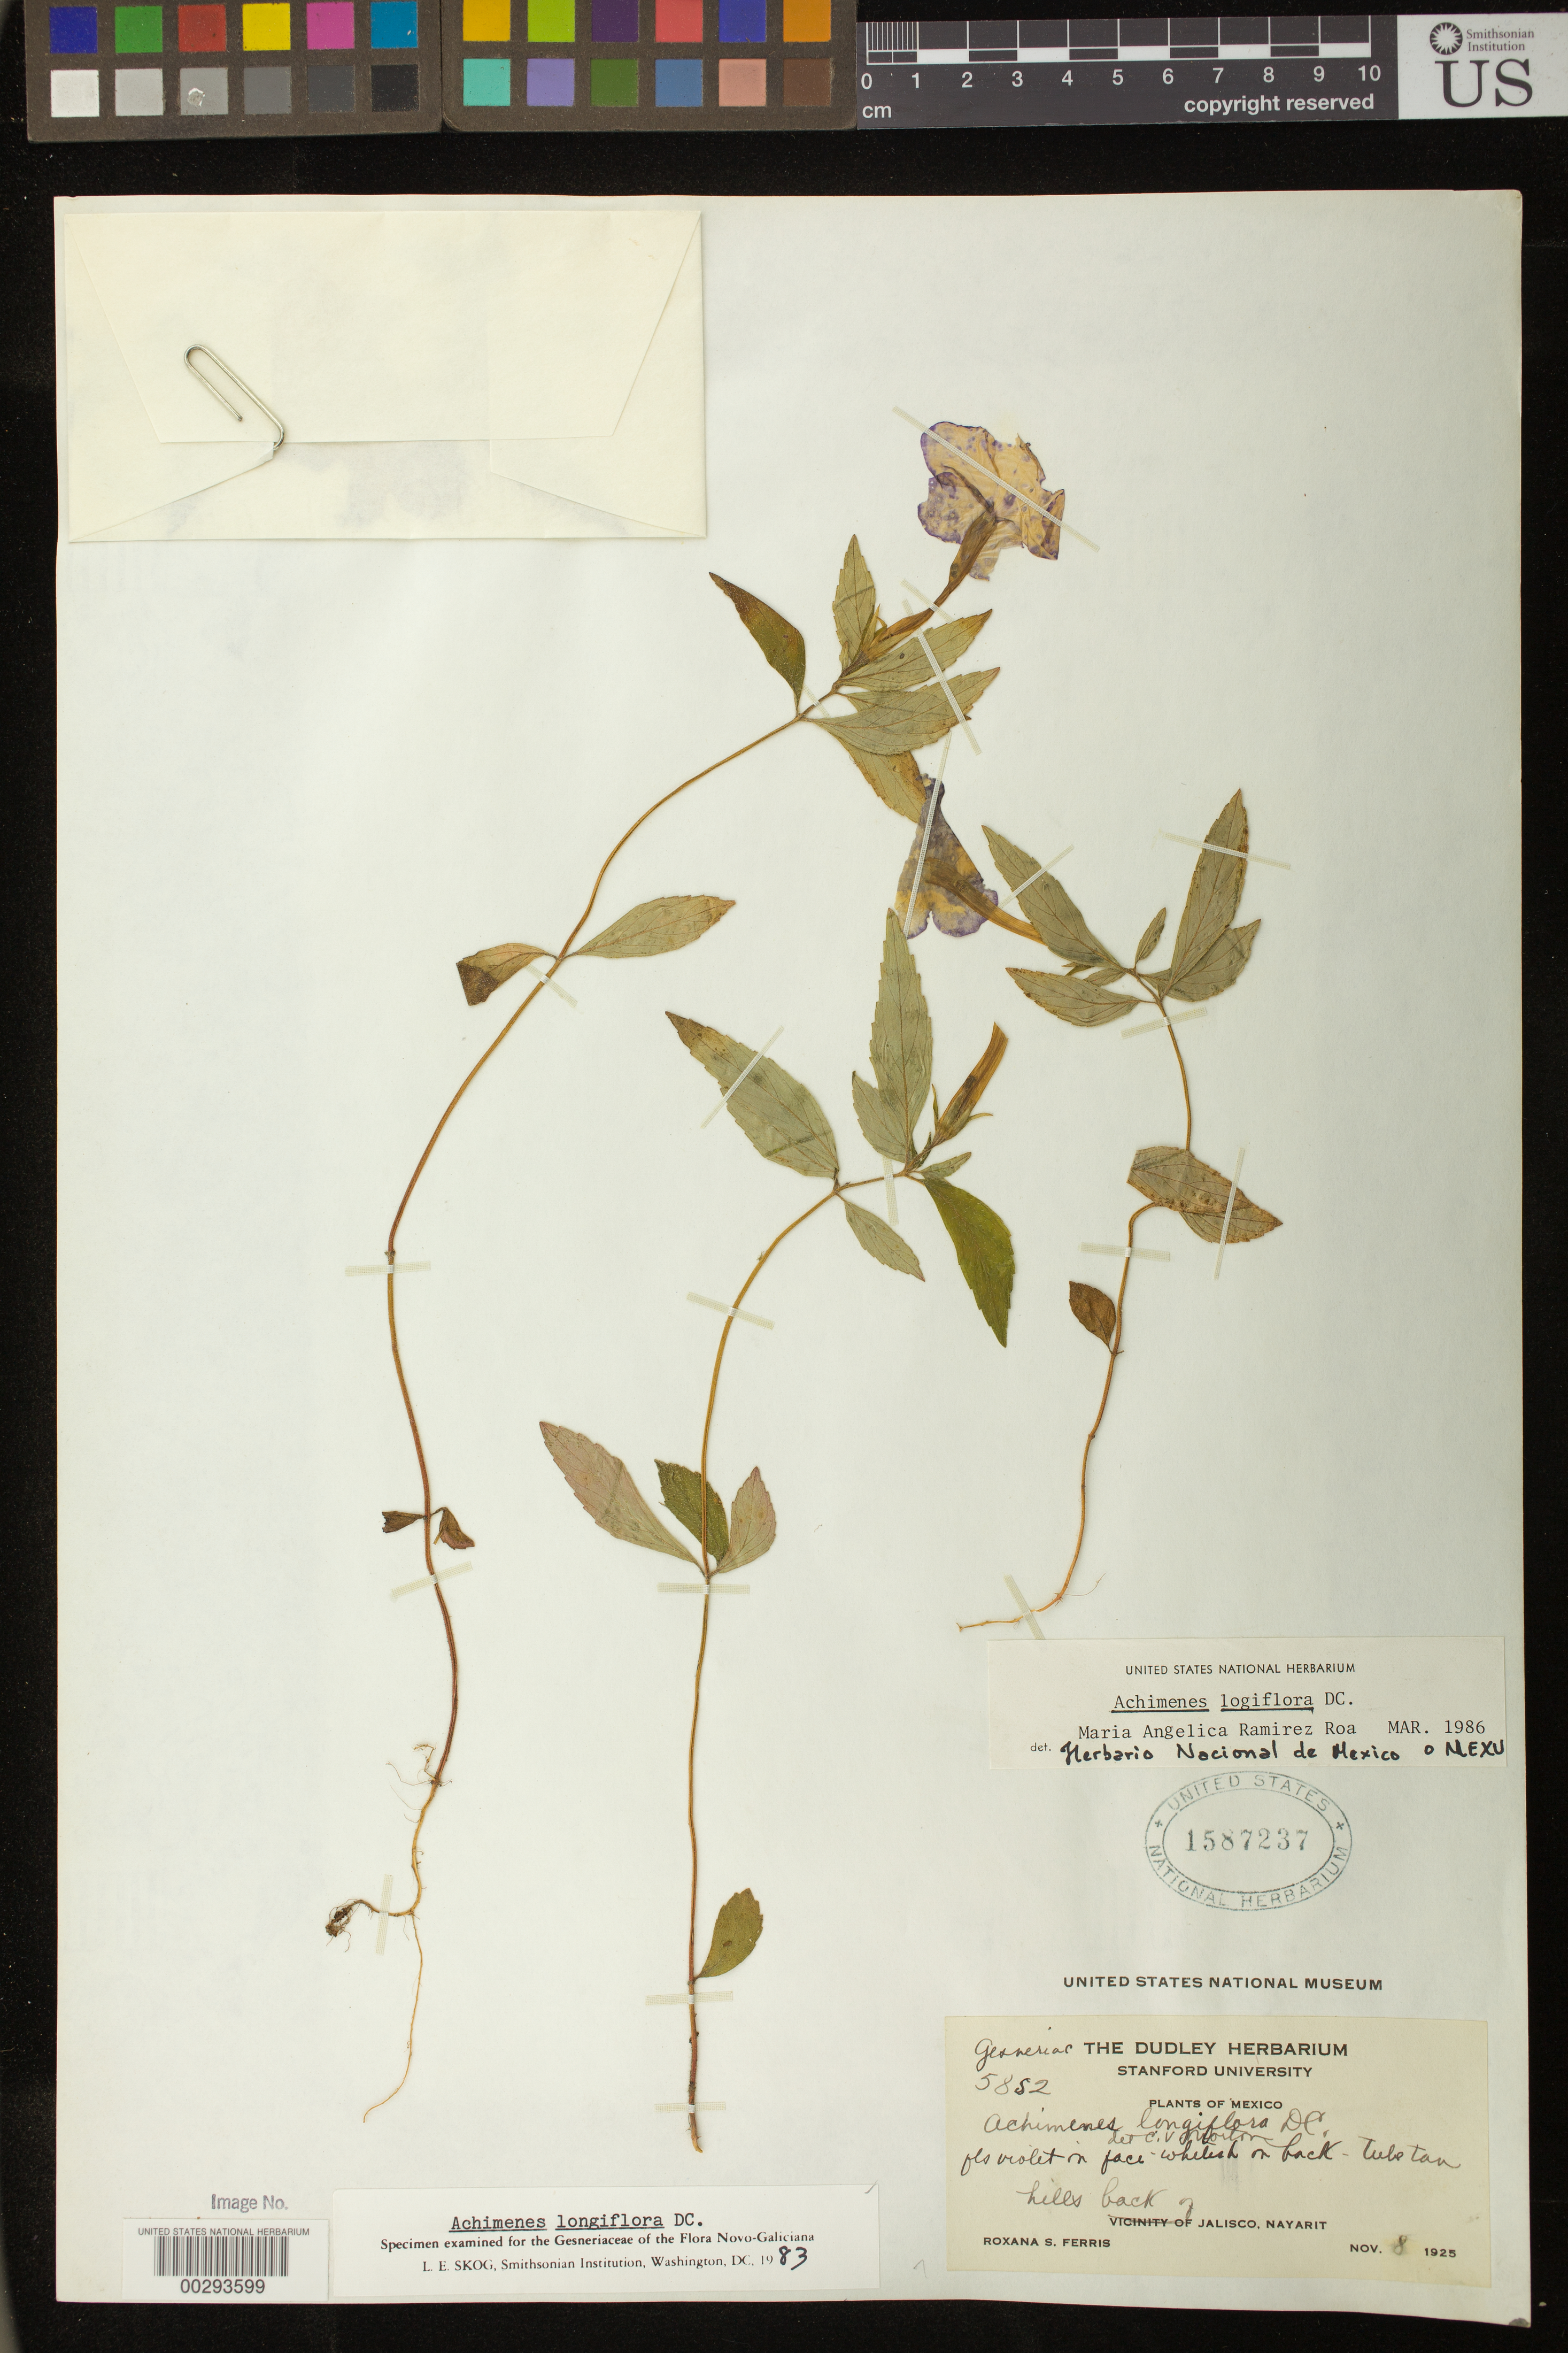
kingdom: Plantae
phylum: Tracheophyta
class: Magnoliopsida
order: Lamiales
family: Gesneriaceae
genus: Achimenes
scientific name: Achimenes longiflora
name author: DC.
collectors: R. S. Ferris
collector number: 5852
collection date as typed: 08 Nov 1925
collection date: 1925-11-08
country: Mexico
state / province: Nayarit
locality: Hills back of Jalisco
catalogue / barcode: US 1587237